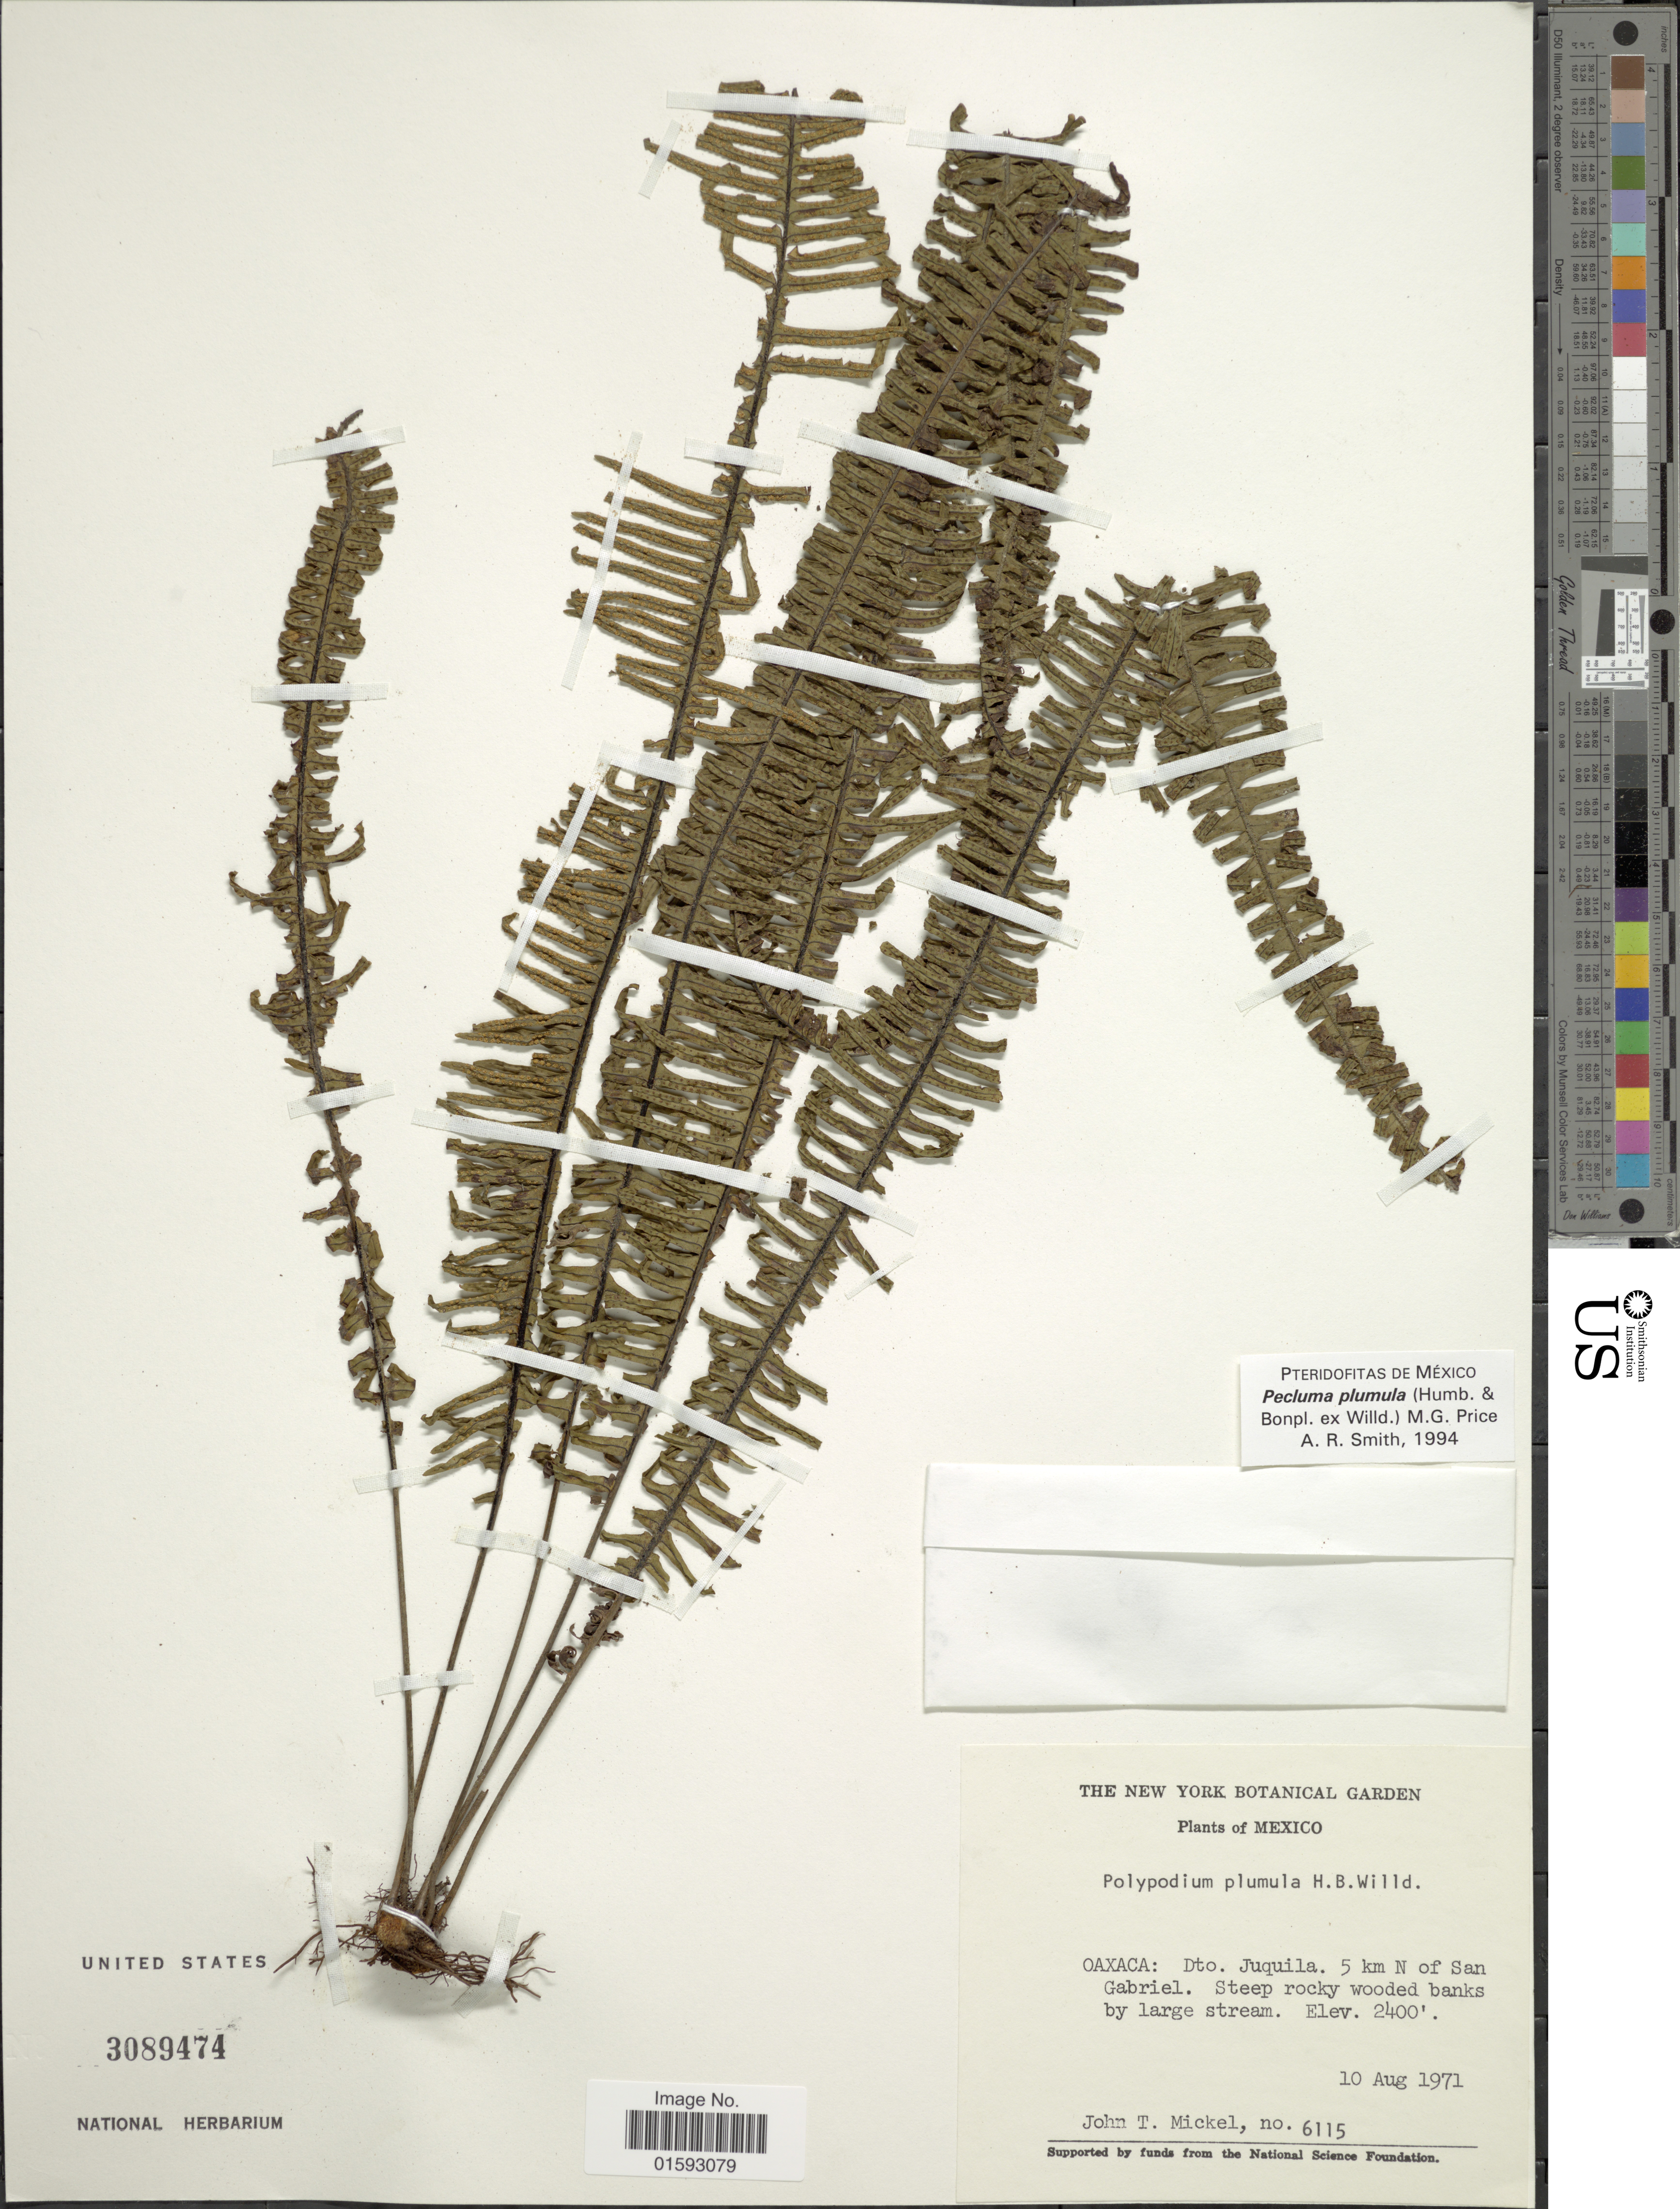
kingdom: Plantae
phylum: Tracheophyta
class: Polypodiopsida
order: Polypodiales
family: Polypodiaceae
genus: Pecluma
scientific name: Pecluma plumula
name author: (Humb. & Bonpl. ex Willd.) M.G. Price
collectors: J. T. Mickel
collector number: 6115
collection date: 1971-08-10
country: Mexico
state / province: Oaxaca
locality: Dto. Juquila 5 km N of San Gabriel. Steep rocky wooded banks by lagre stream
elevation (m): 732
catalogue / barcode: US 3089474